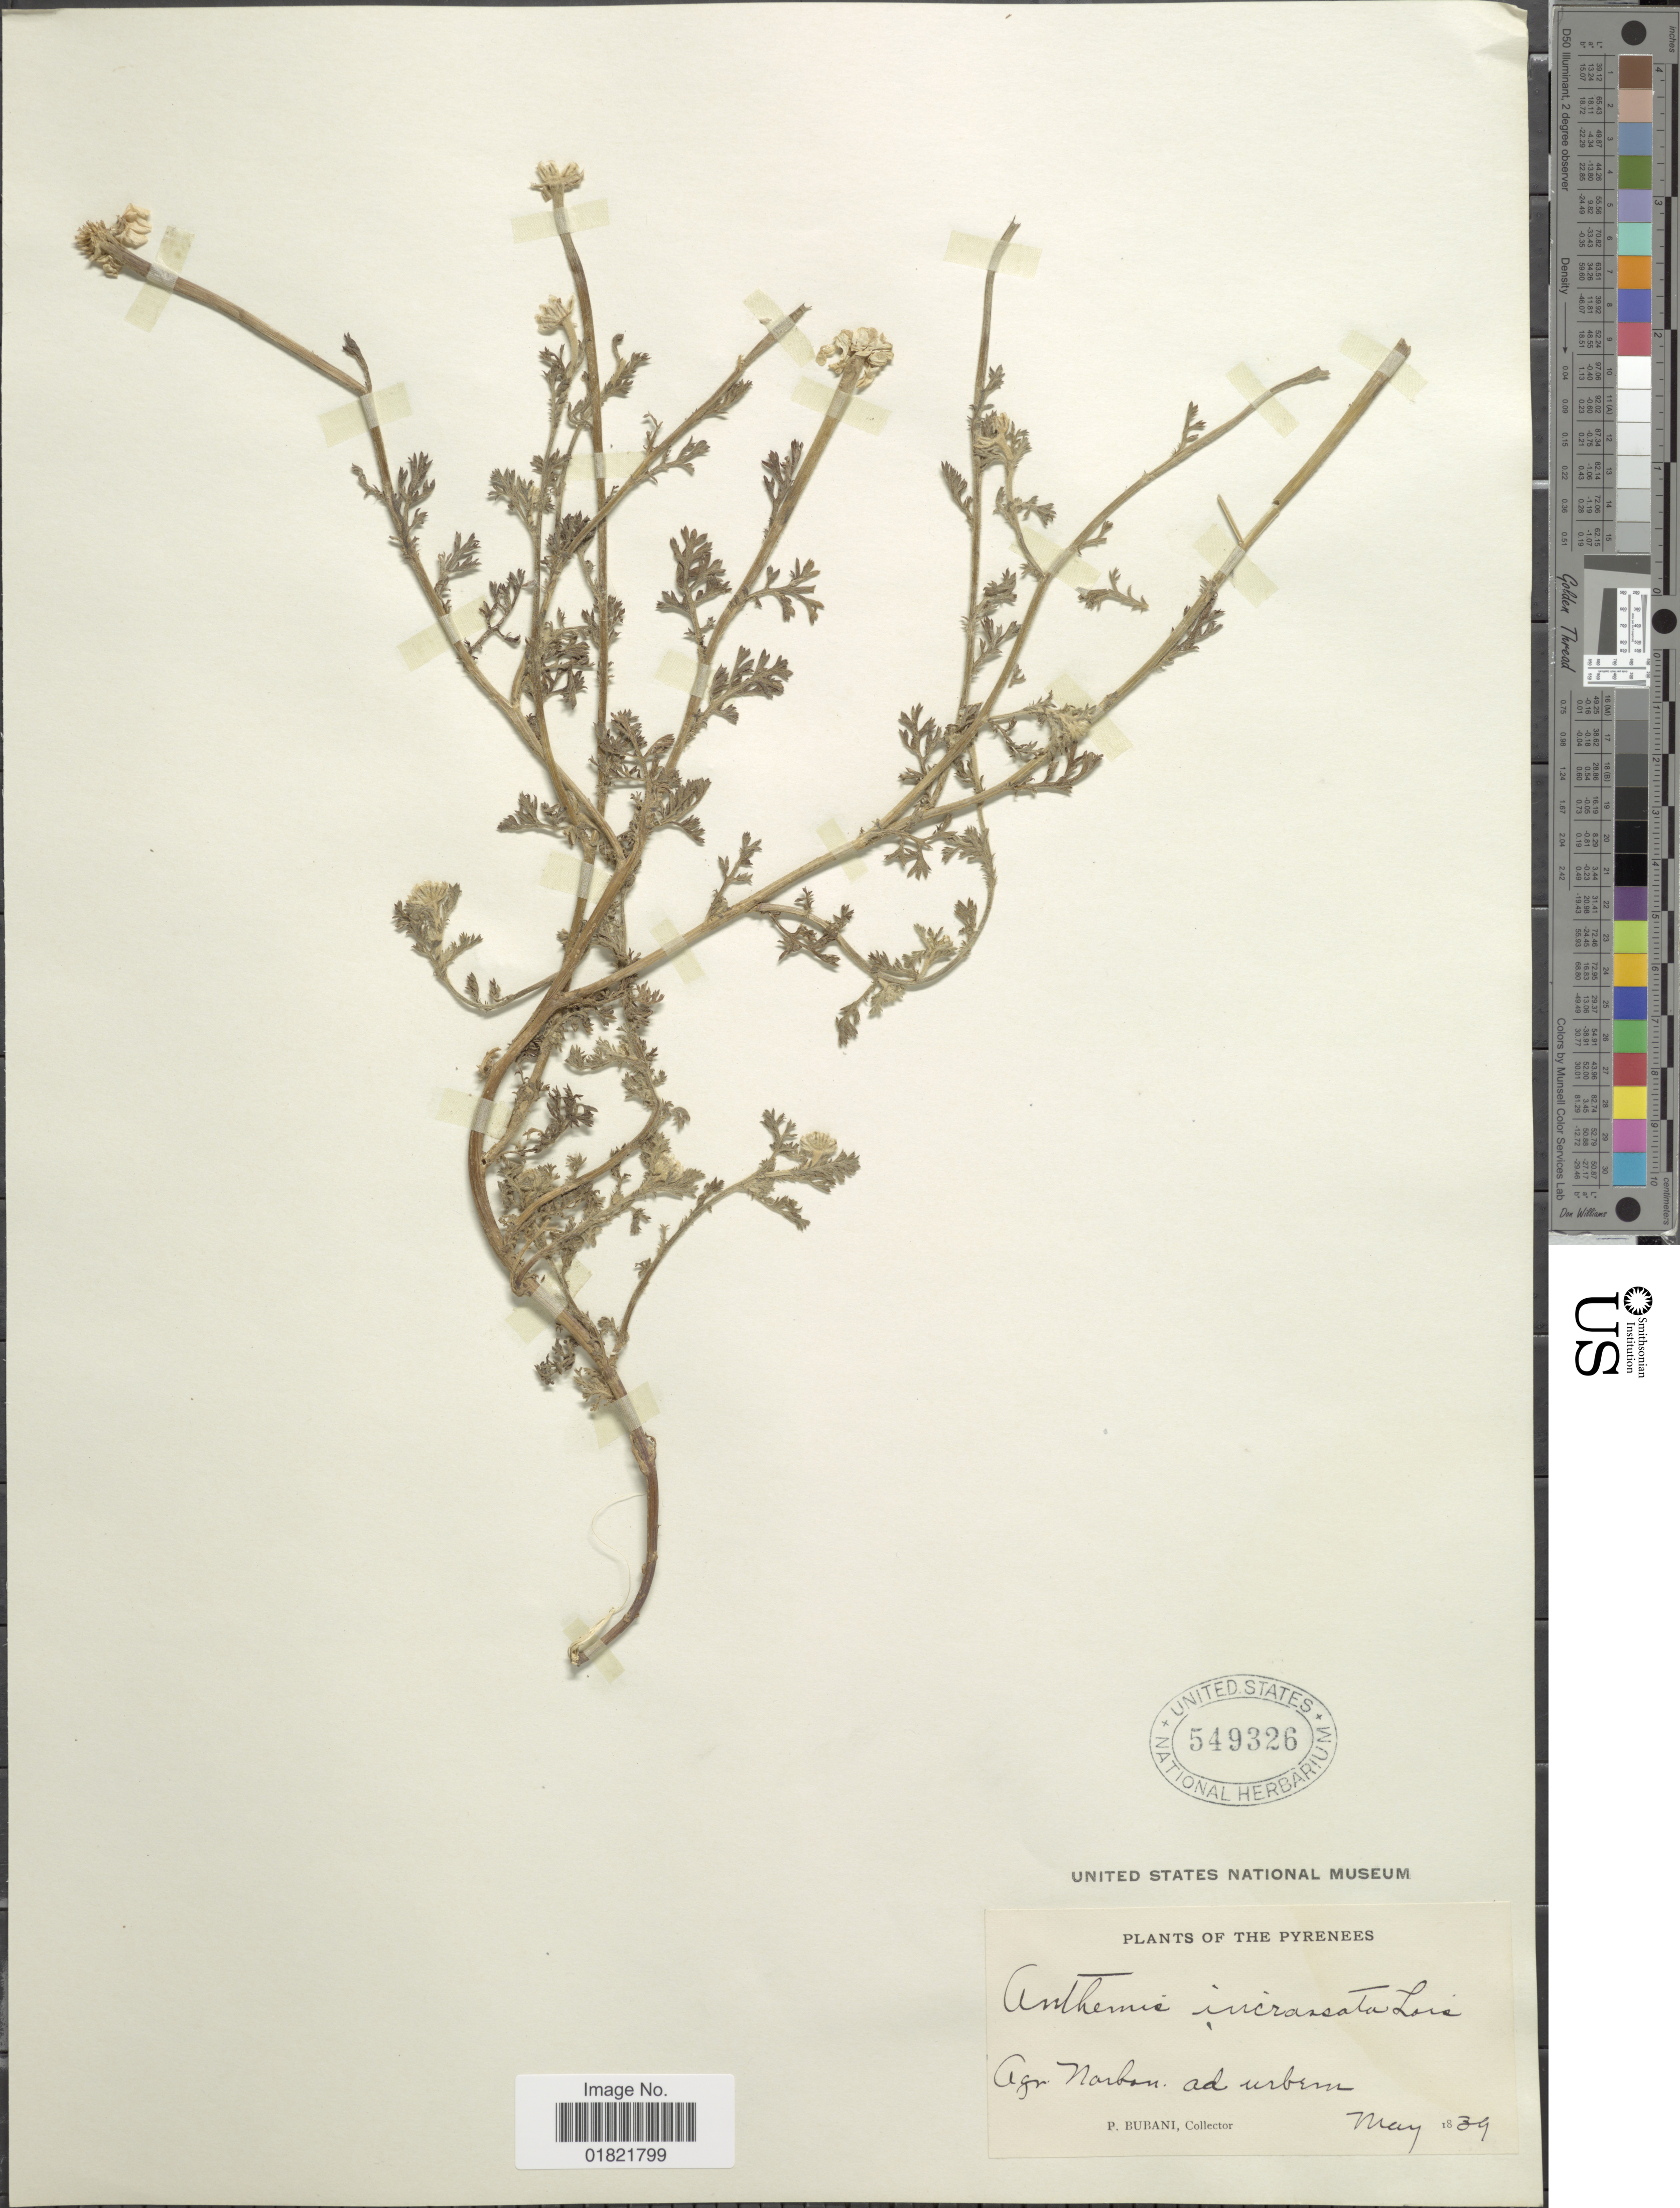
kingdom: Plantae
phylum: Tracheophyta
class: Magnoliopsida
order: Asterales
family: Asteraceae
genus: Anthemis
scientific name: Anthemis incrassata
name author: Loisel.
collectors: P. Bubani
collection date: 1939-05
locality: Pyrenees, Agr. Norbon ad urbem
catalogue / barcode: US 549326